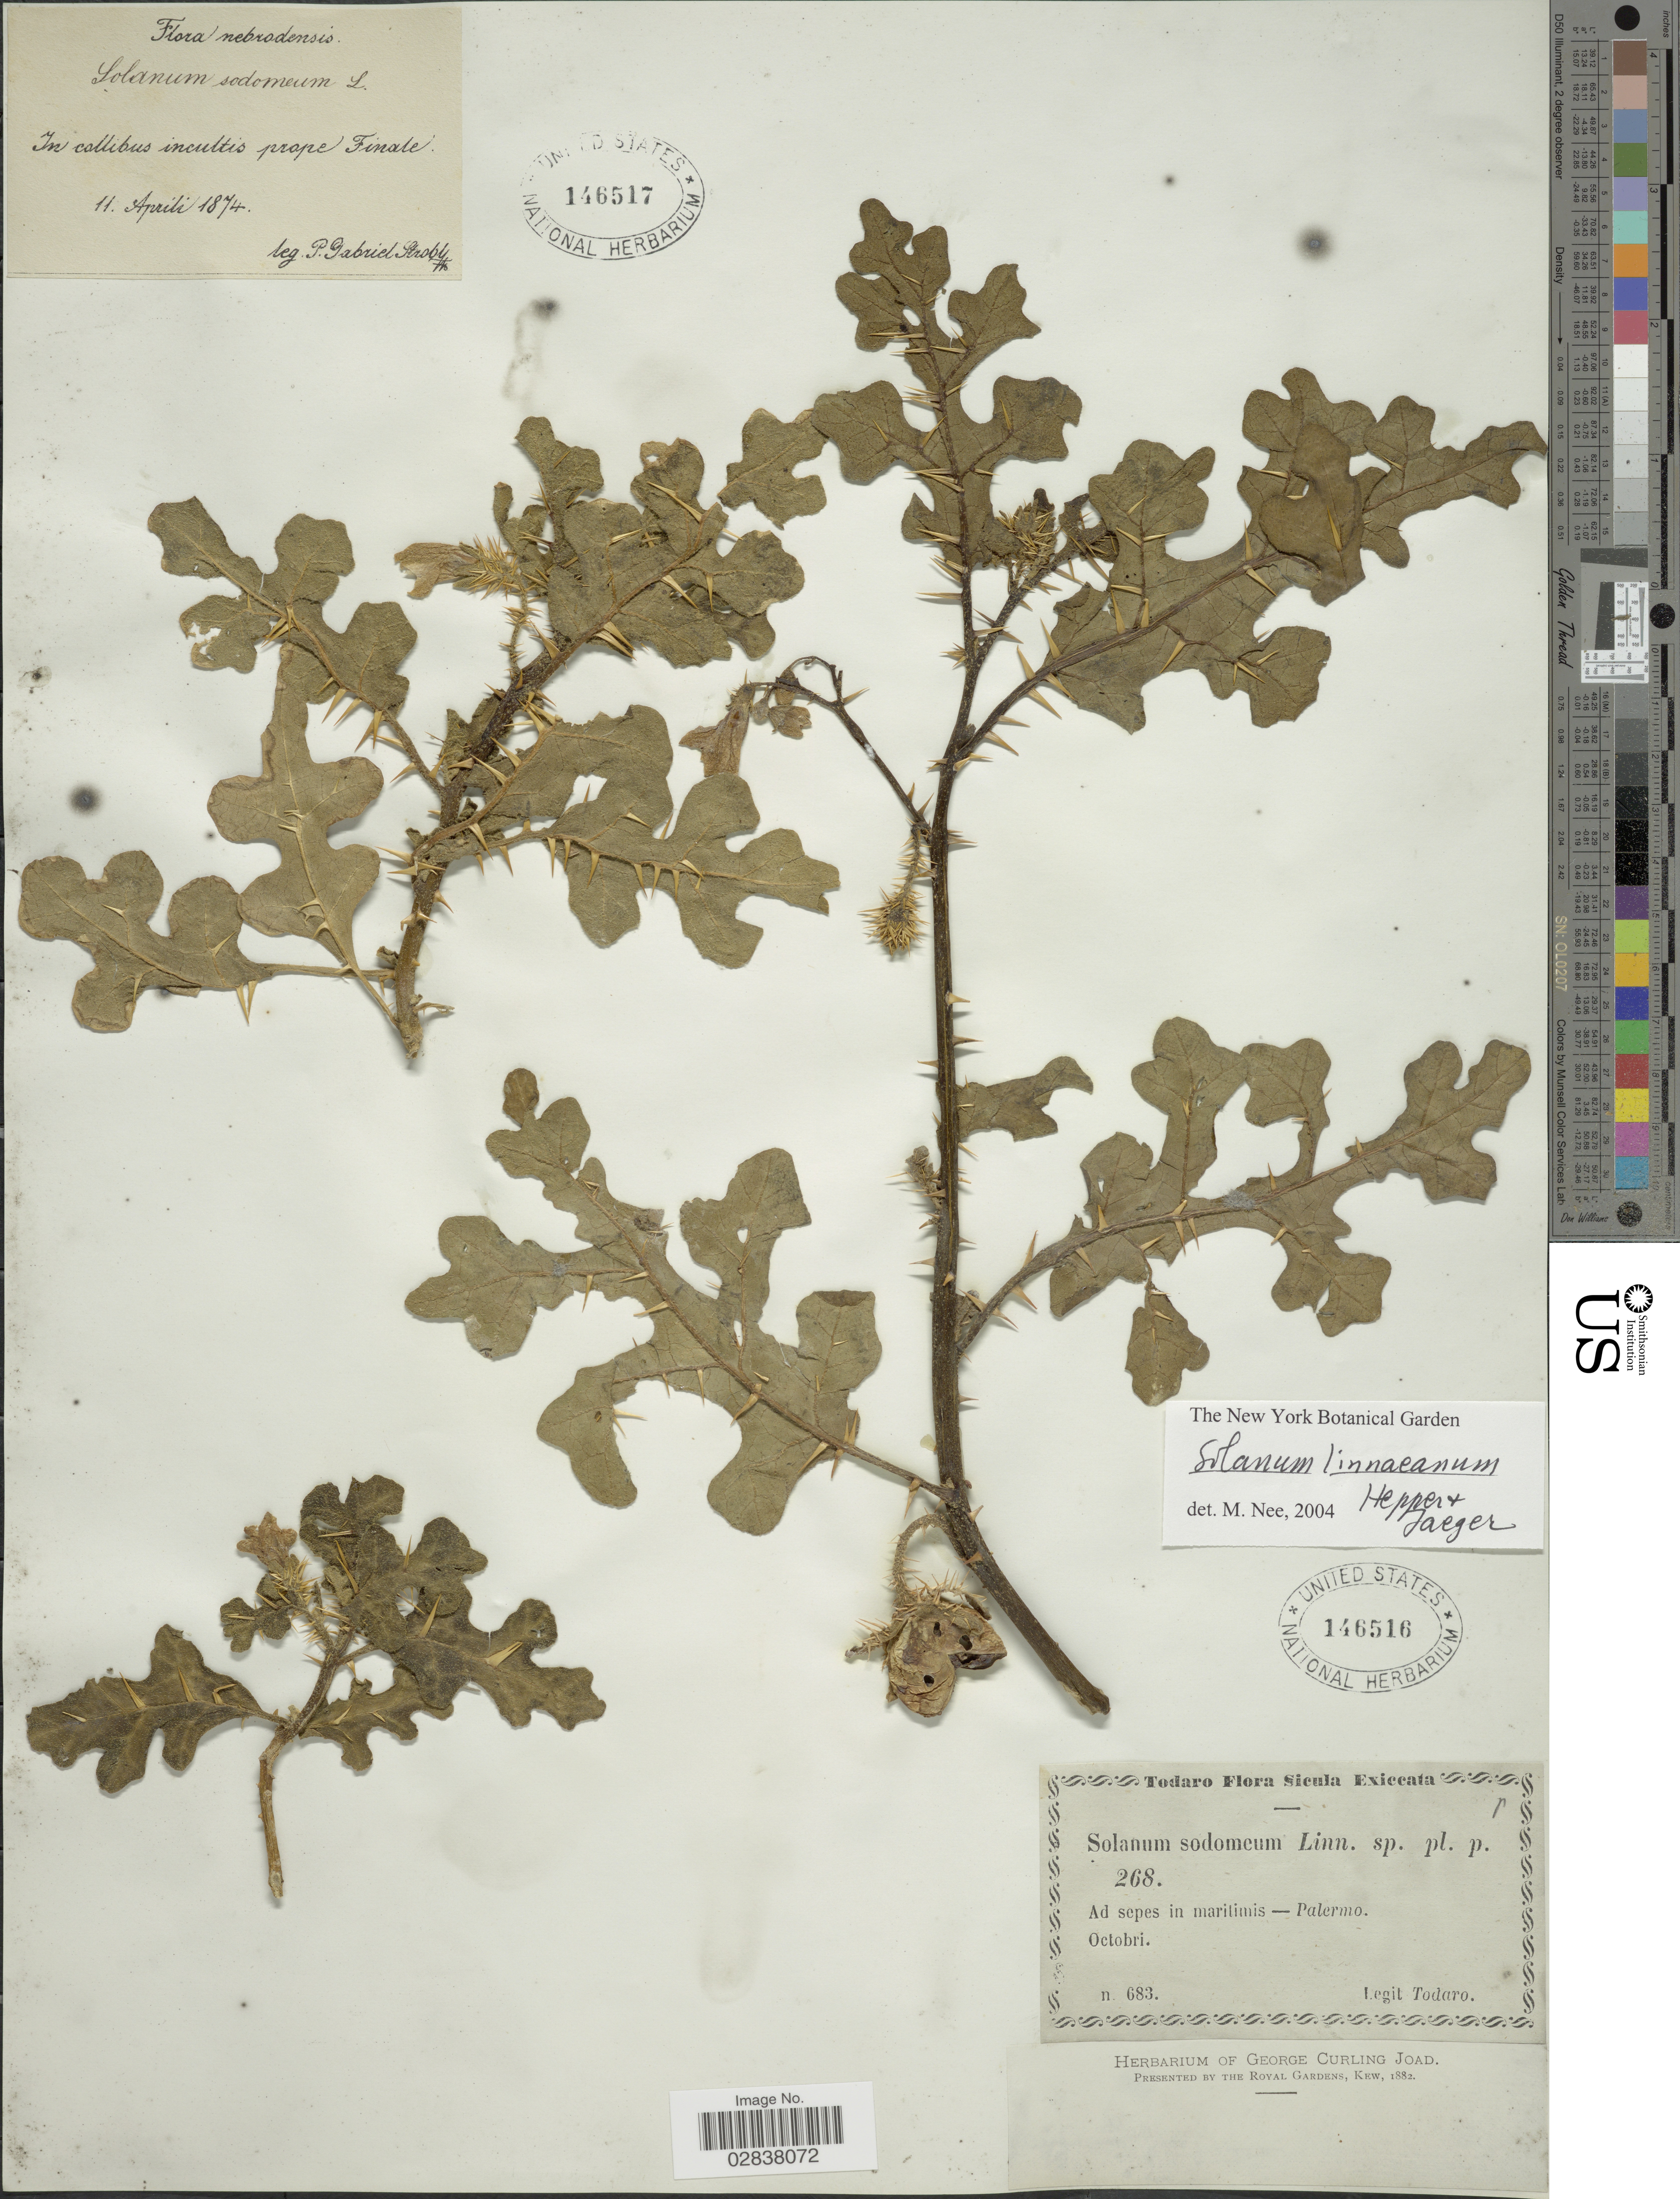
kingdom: Plantae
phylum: Tracheophyta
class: Magnoliopsida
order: Solanales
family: Solanaceae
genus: Solanum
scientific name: Solanum linnaeanum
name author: Hepper & P.-M.L.Jaeger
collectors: Todaro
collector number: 683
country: Italy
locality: Ad sepes in maritimis, Palermo.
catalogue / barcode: US 146516